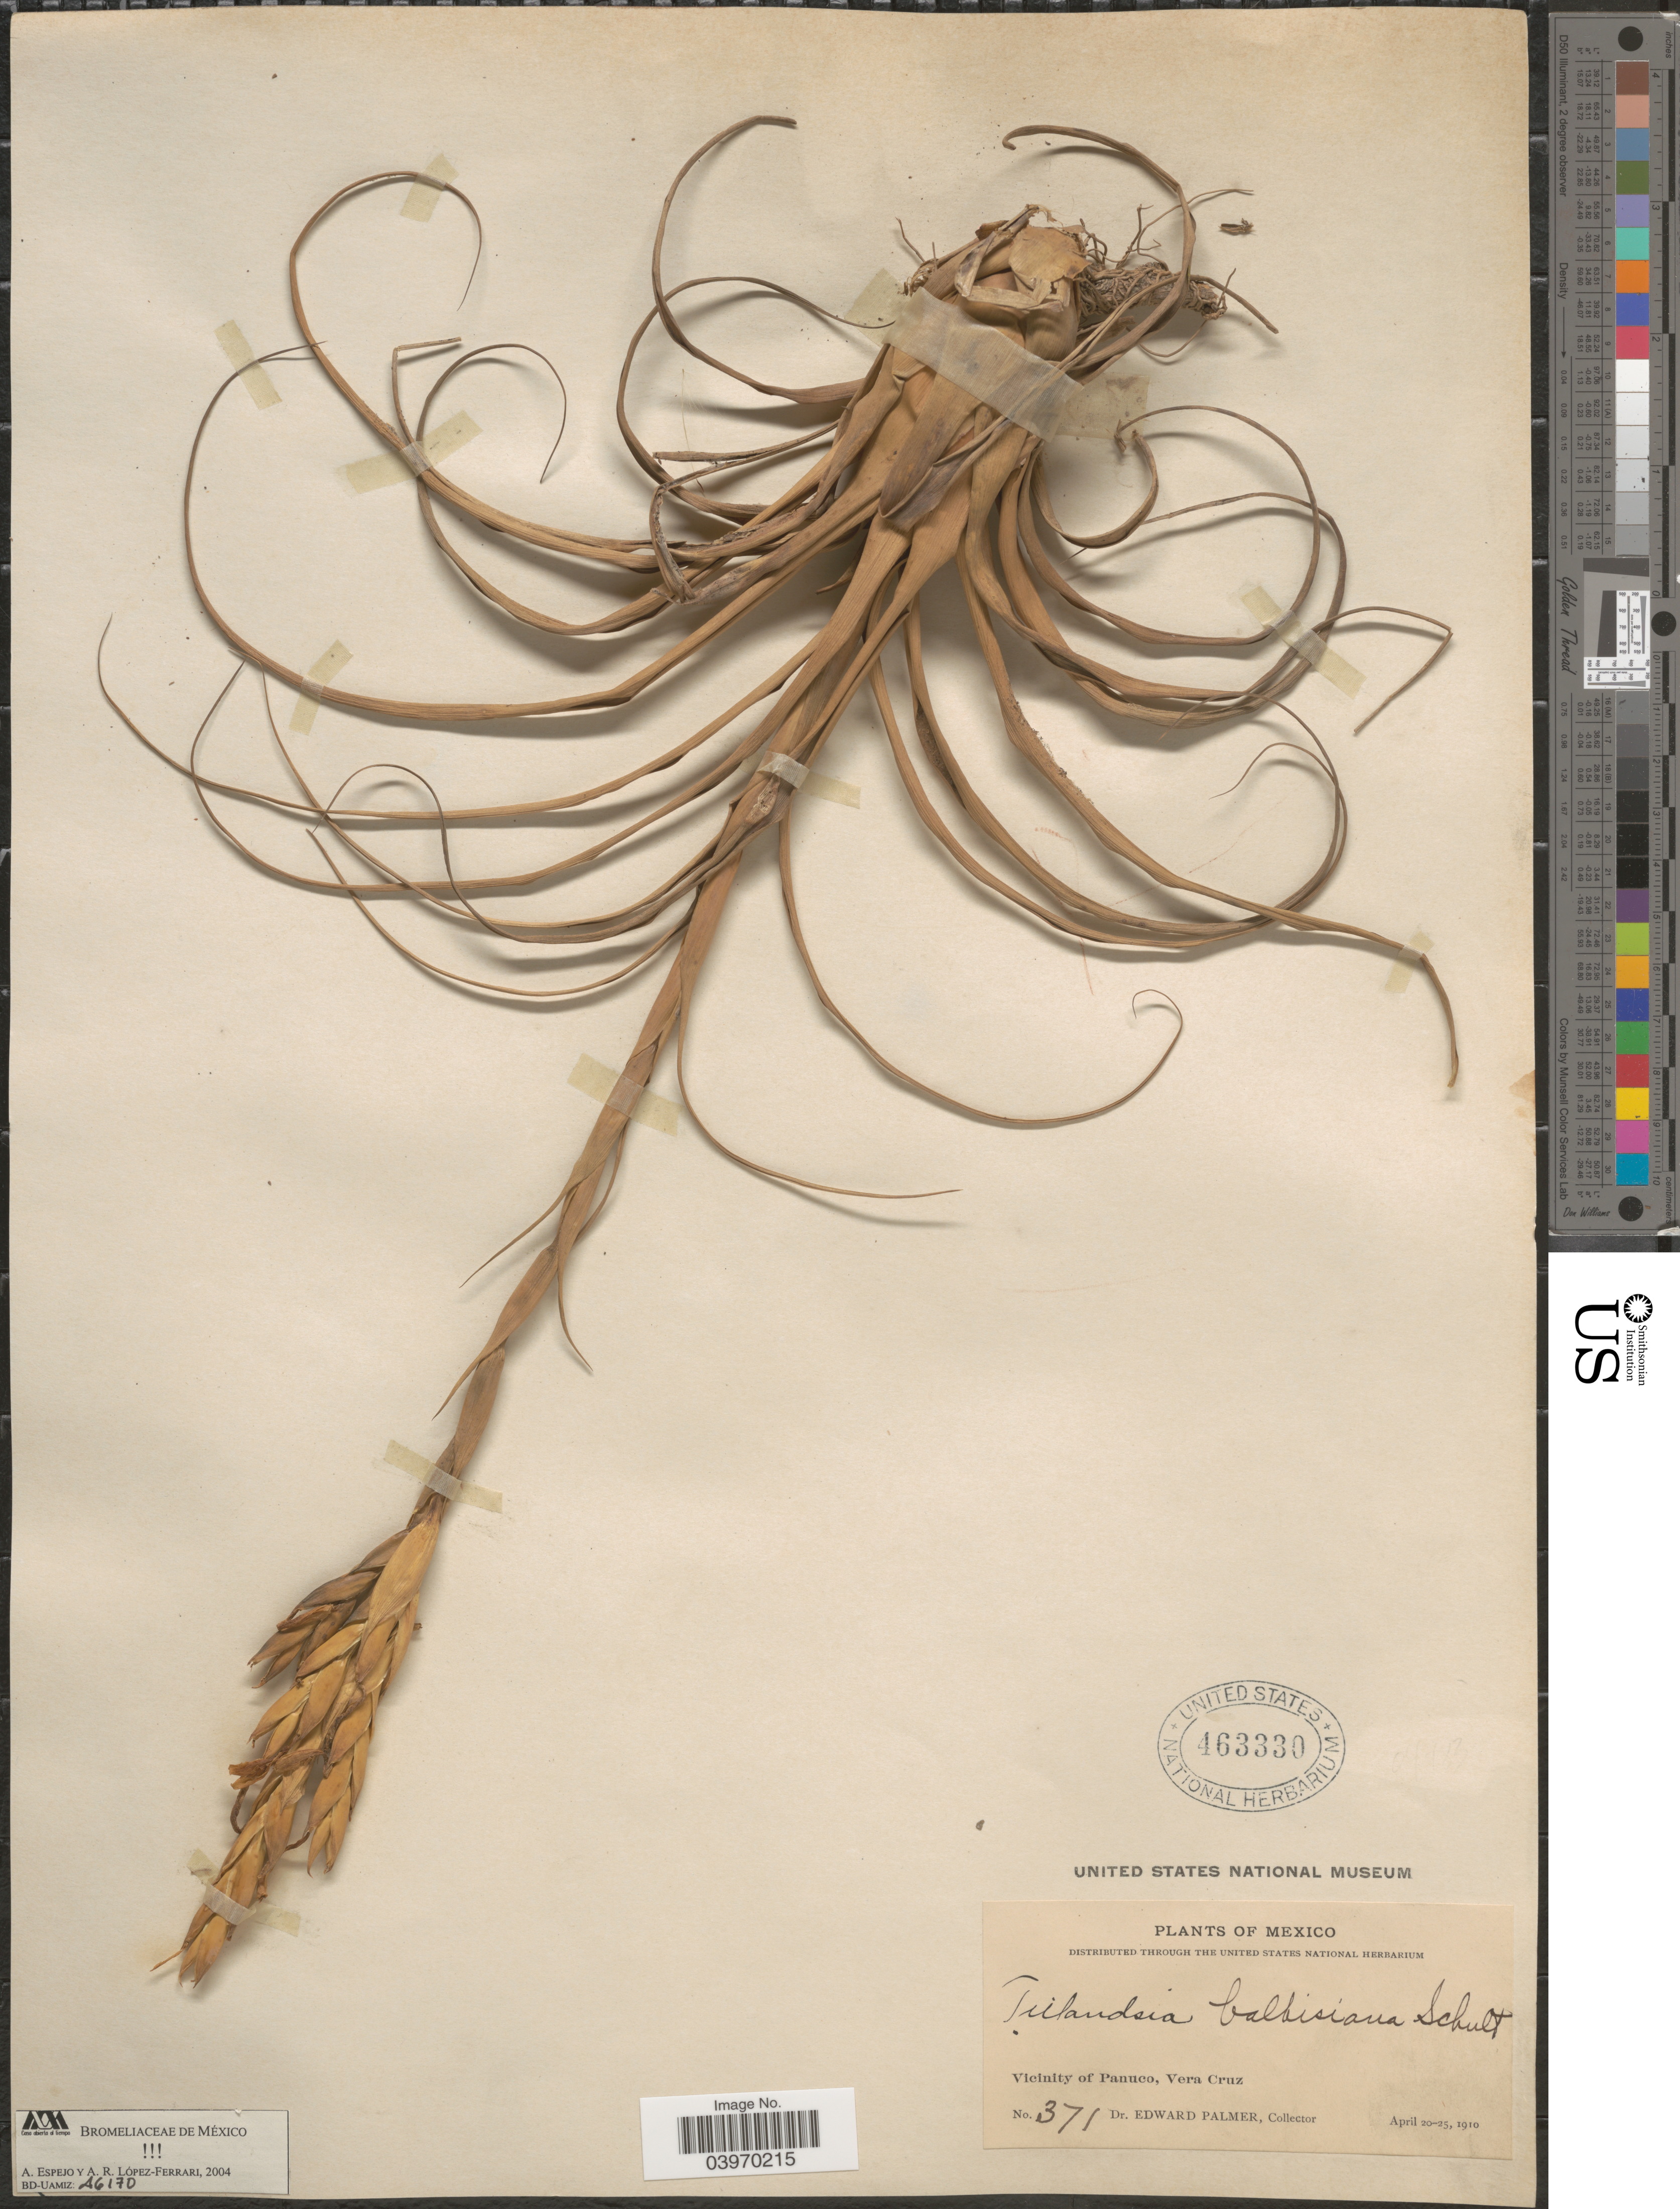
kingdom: Plantae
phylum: Tracheophyta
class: Liliopsida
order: Poales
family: Bromeliaceae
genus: Tillandsia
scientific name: Tillandsia balbisiana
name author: Schult. f.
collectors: E. Palmer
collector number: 371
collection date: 1910-04-20/1910-04-25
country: Mexico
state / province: Veracruz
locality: Vicinity of Panuco, Vera Cruz.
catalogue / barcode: US 463330